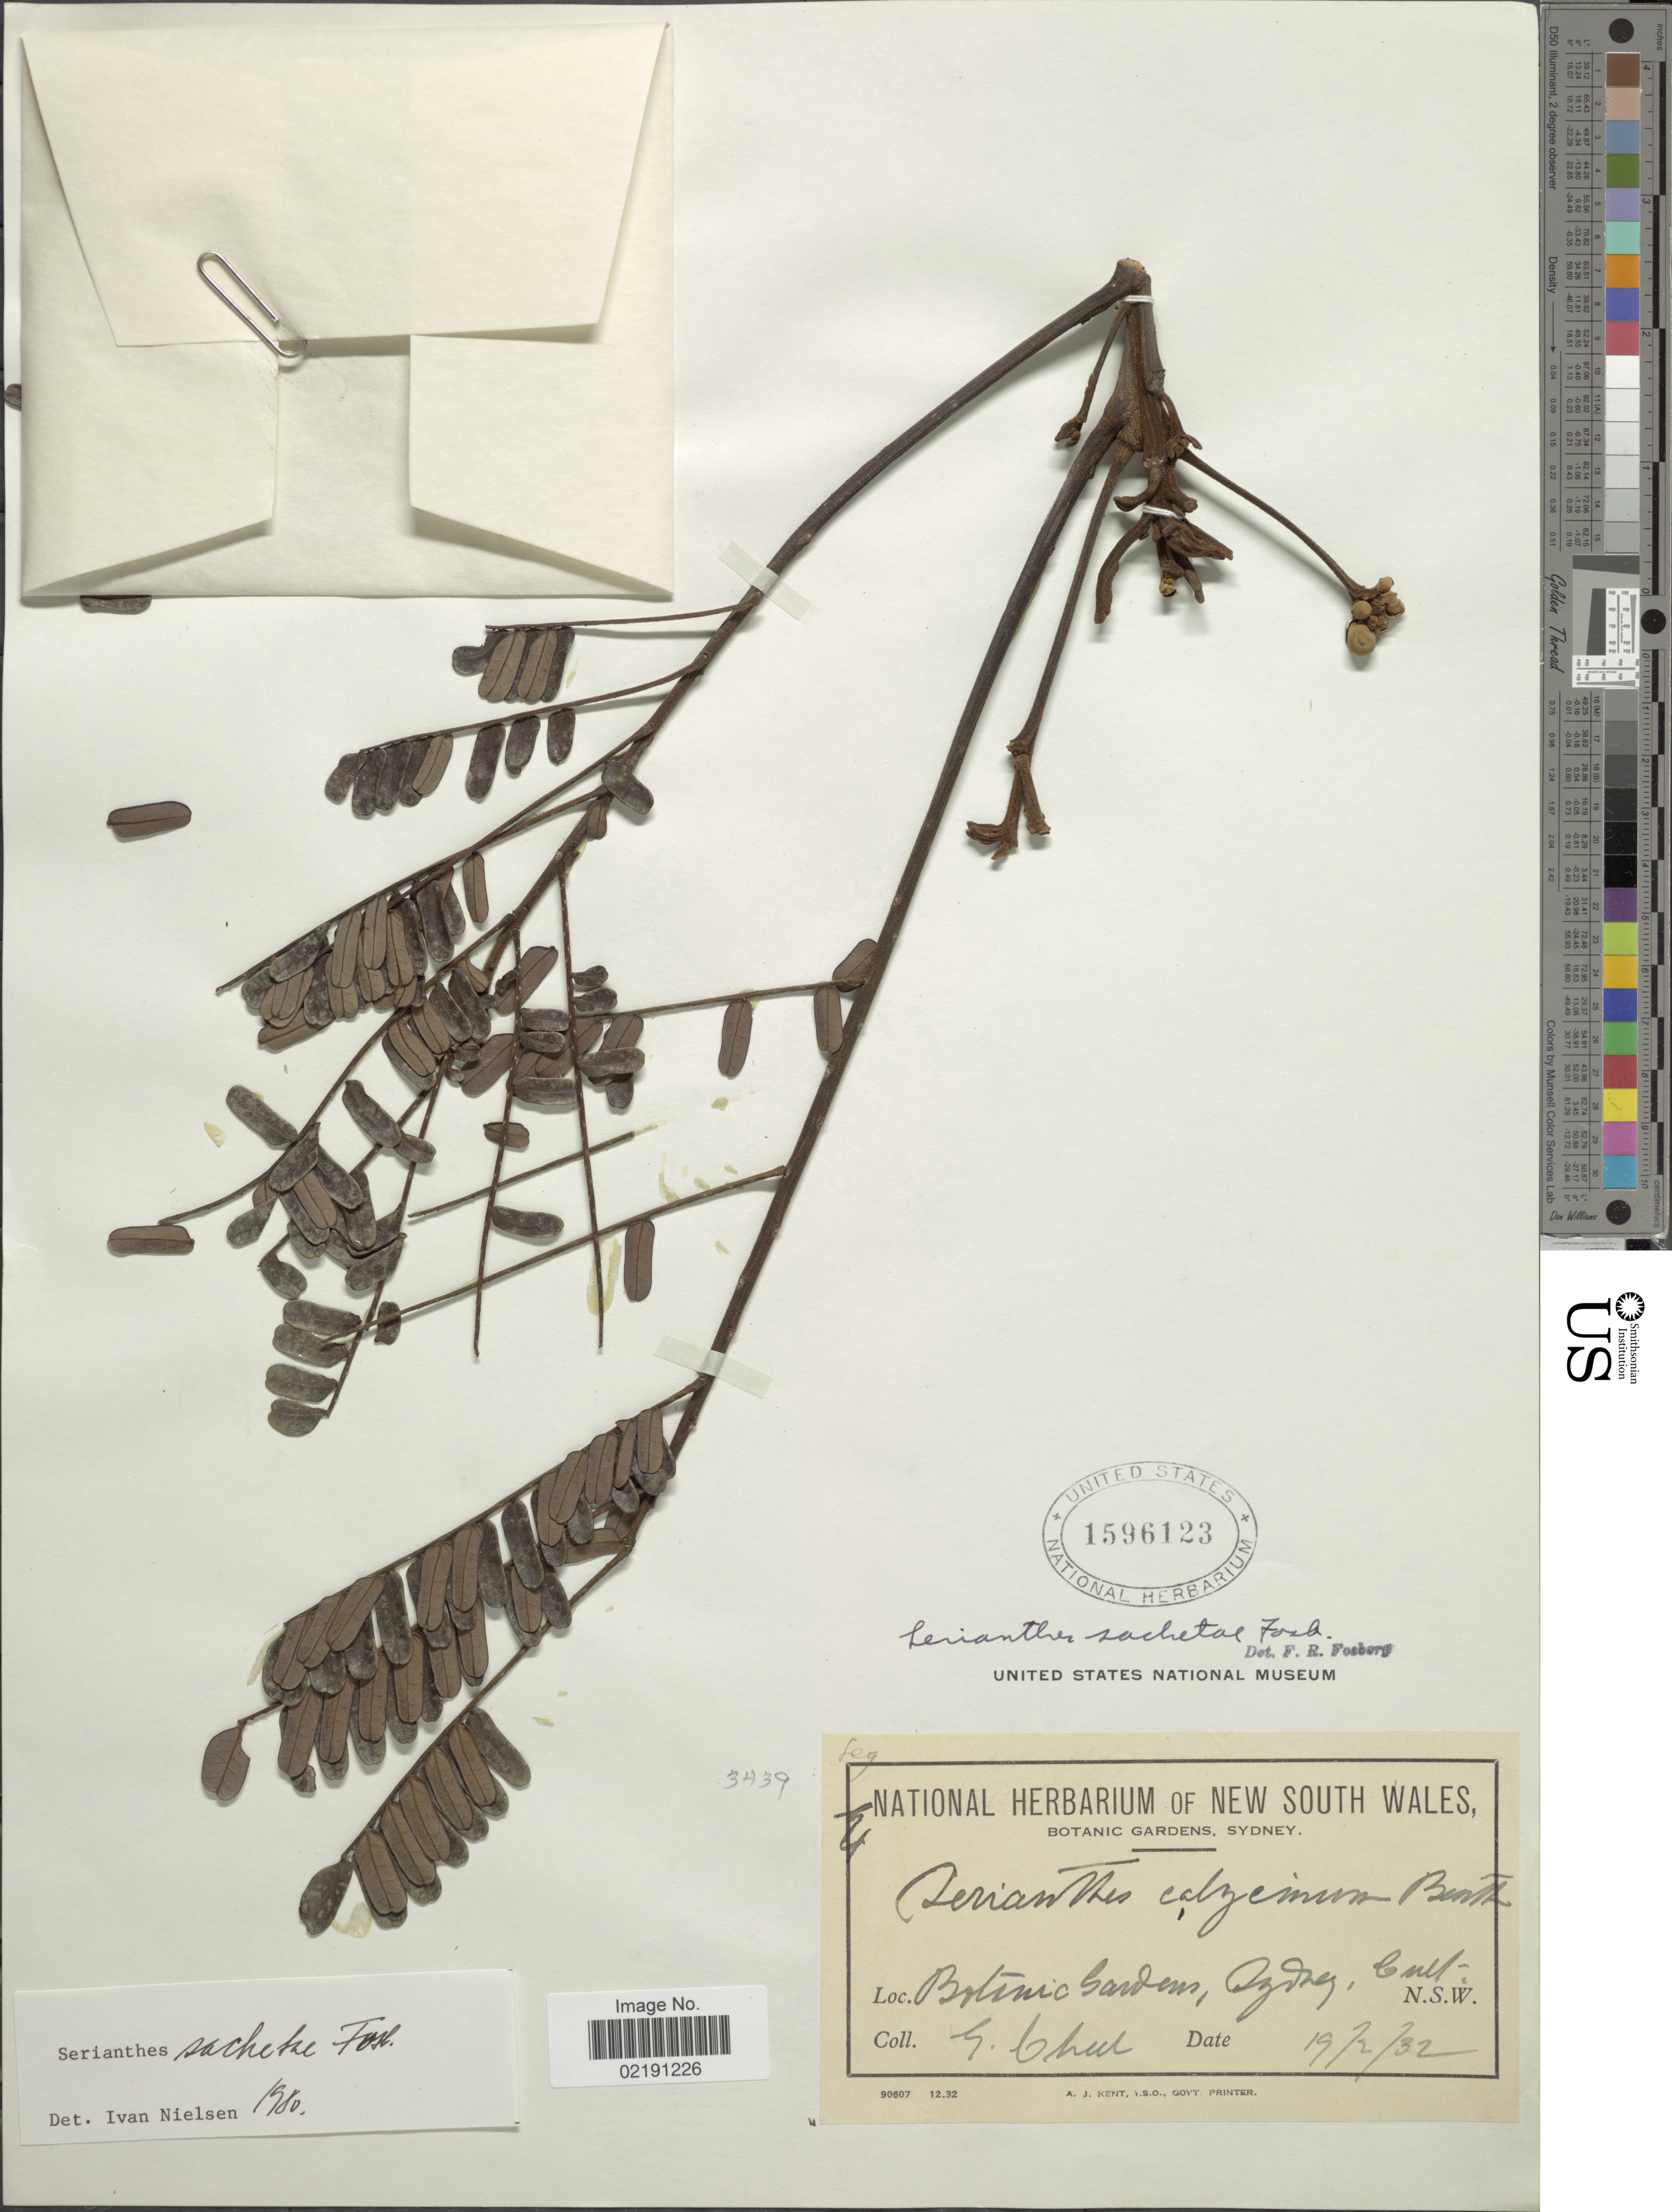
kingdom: Plantae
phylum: Tracheophyta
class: Magnoliopsida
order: Fabales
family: Fabaceae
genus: Serianthes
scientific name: Serianthes sachetae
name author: Fosberg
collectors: E. Cheel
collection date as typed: Transcribed d/m/y: 19/2/32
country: Australia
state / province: New South Wales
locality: Botanic Gardens, Sydney, Cult. N.S.W.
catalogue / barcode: US 1596123